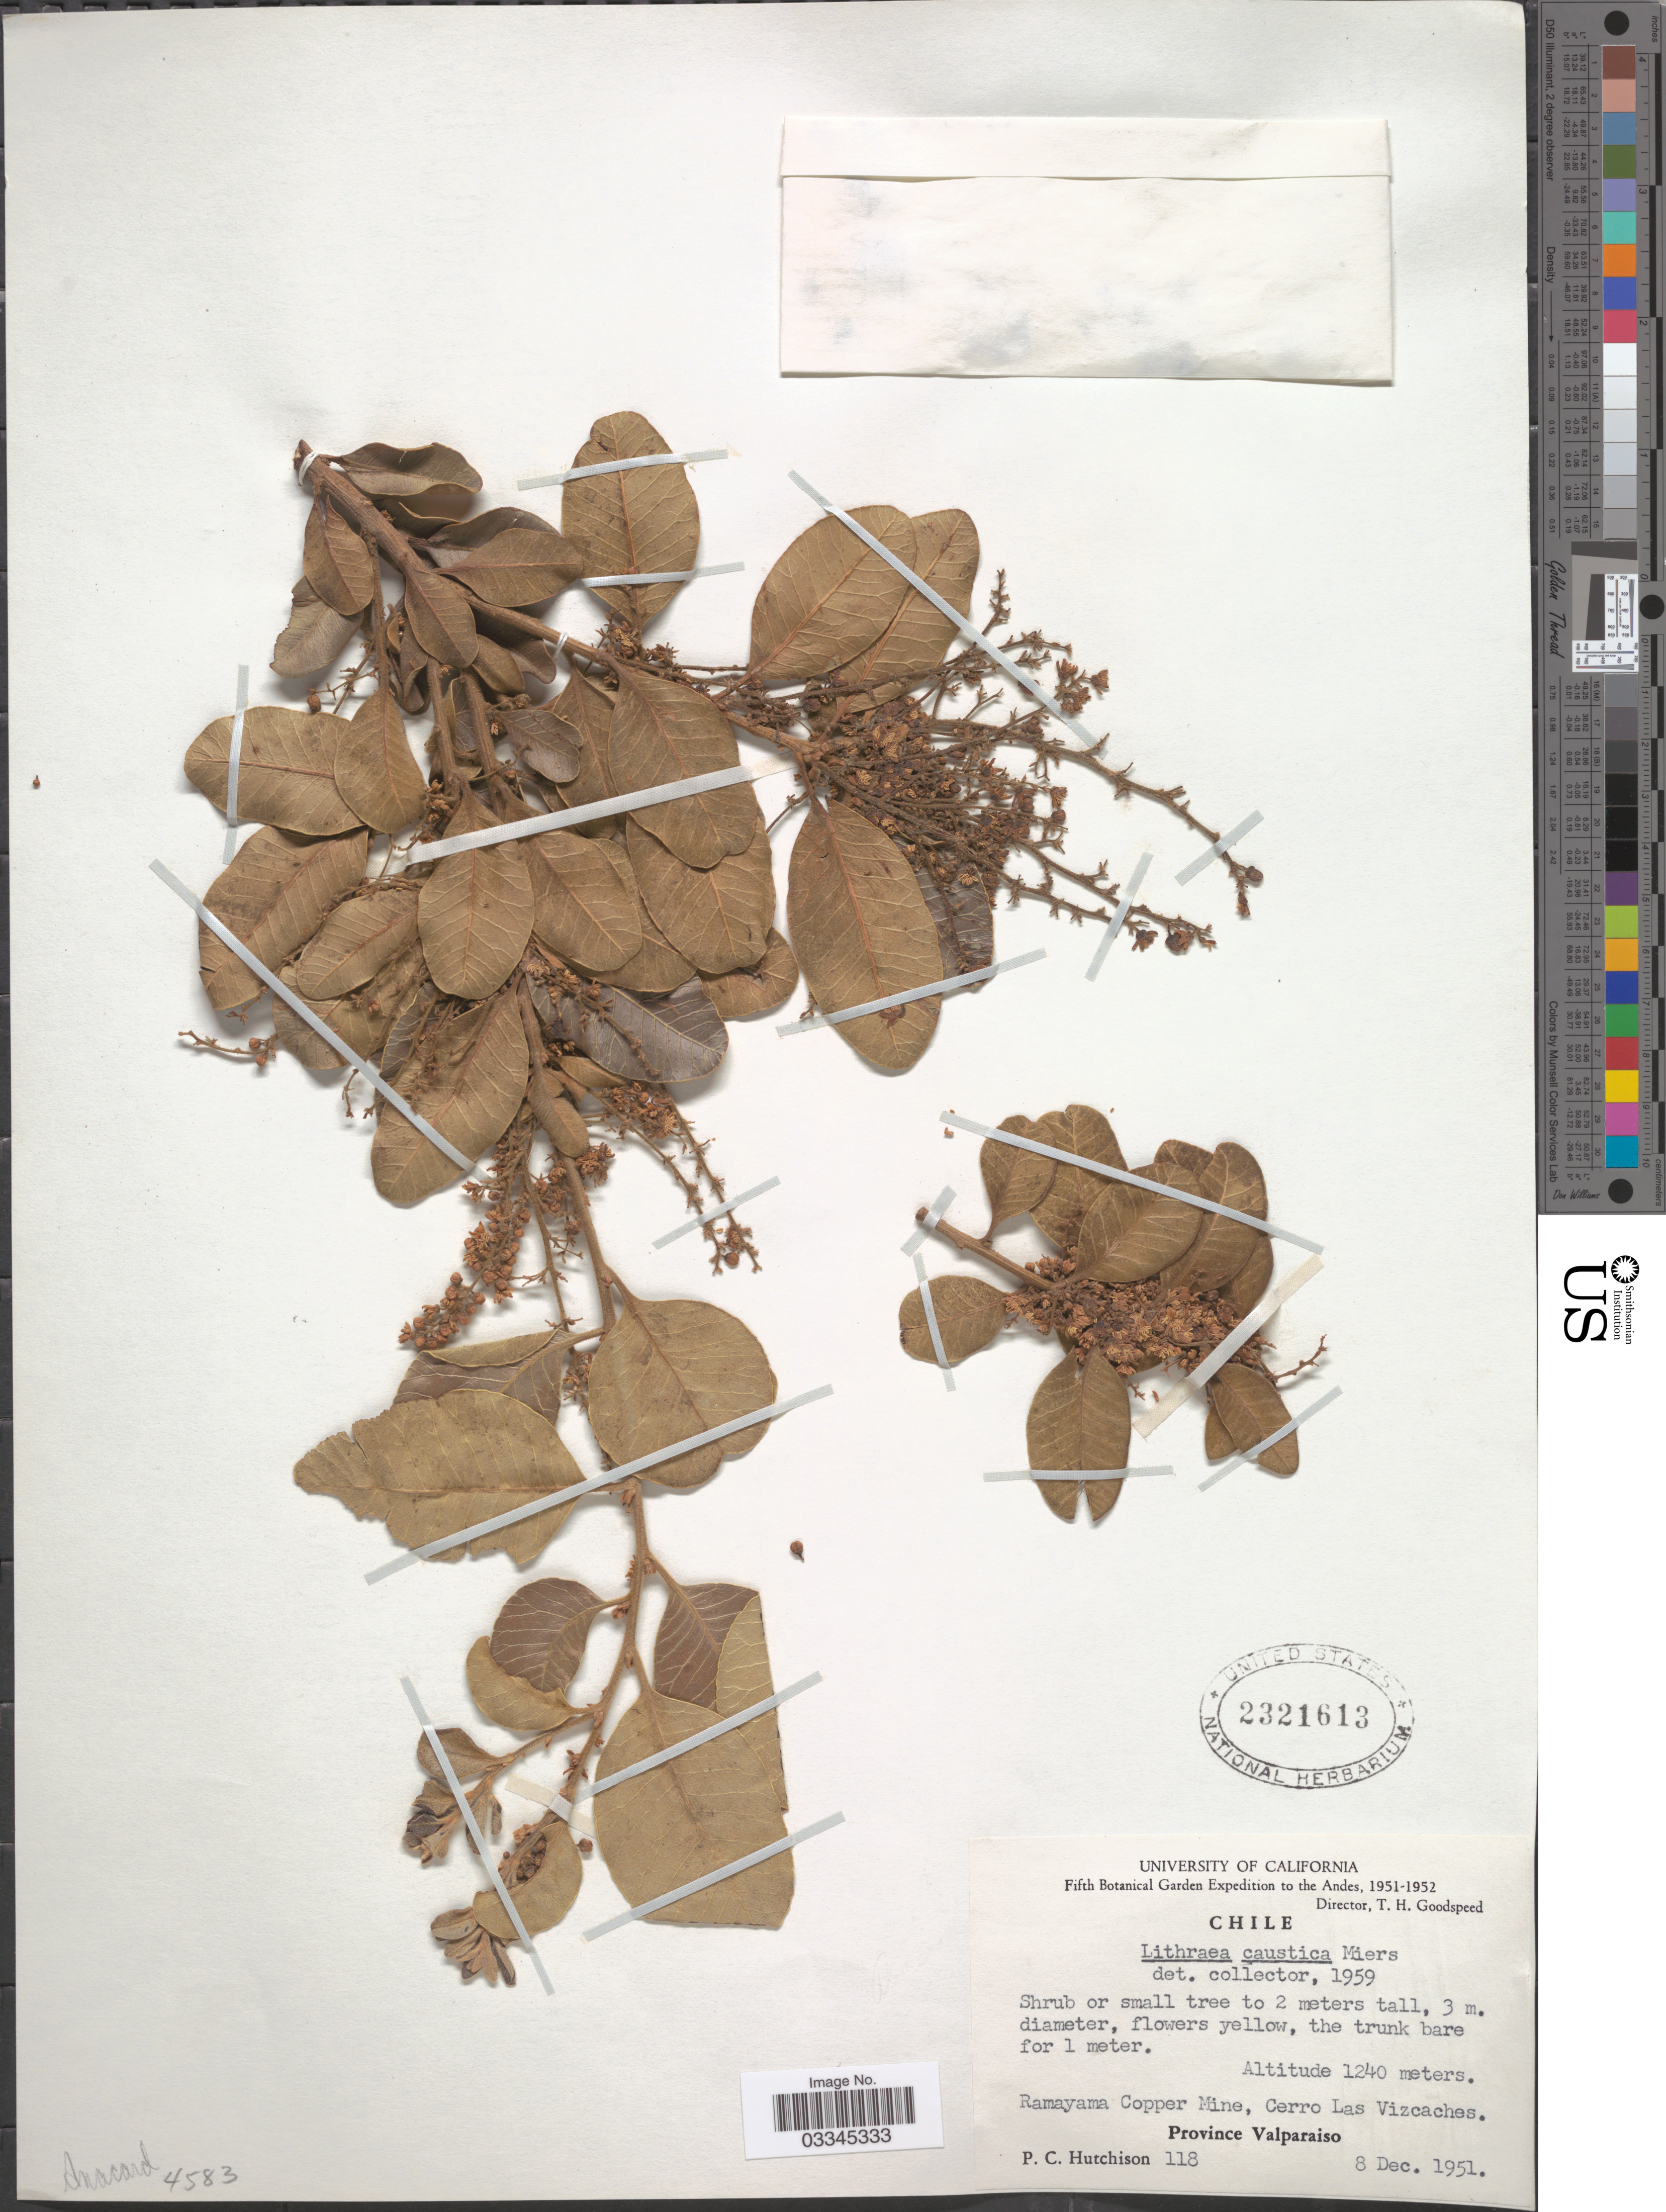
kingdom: Plantae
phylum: Tracheophyta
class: Magnoliopsida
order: Sapindales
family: Anacardiaceae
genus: Lithraea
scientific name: Lithraea caustica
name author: (Molina) Hook. & Arn.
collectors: P. C. Hutchison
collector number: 118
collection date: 1951-12-08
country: Chile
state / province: Valparaíso (V)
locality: Ramayama Copper Mine, Cerro Las Vizcaches.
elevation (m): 1240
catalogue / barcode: US 2321613